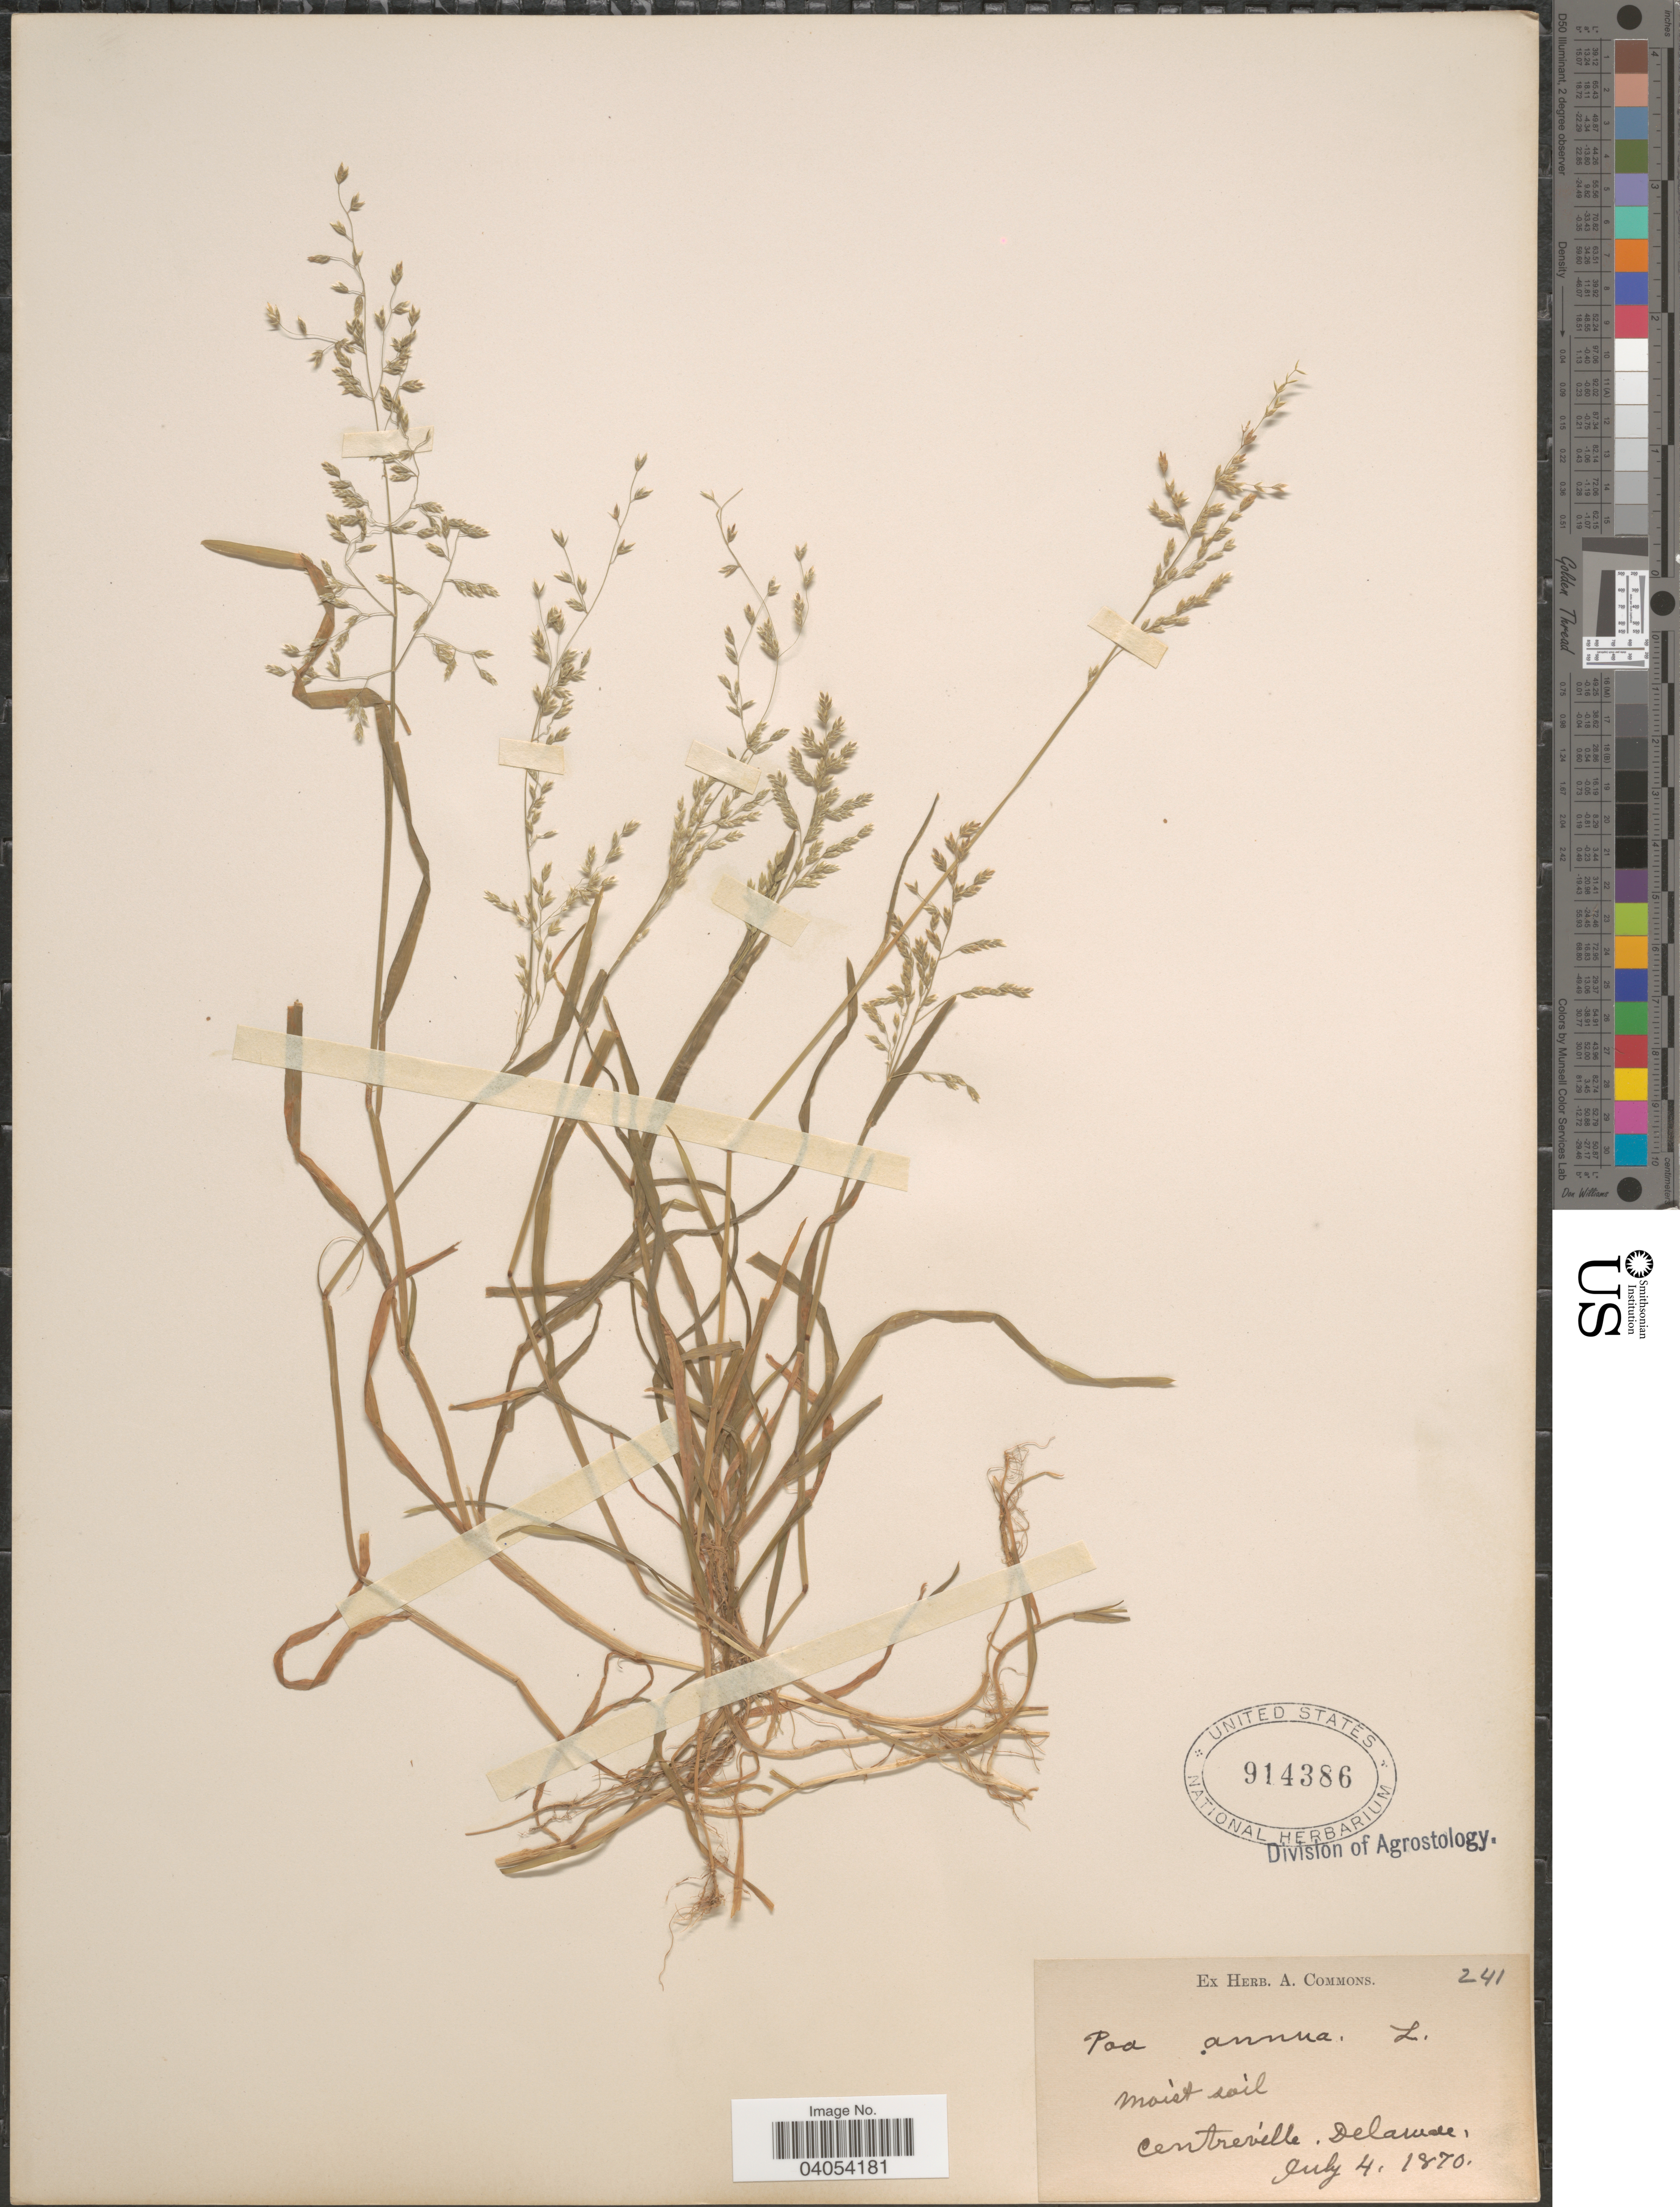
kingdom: Plantae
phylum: Tracheophyta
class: Liliopsida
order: Poales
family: Poaceae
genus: Poa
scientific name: Poa annua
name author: L.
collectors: ex herb. A. Commons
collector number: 241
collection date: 1870-07-04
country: United States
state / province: Delaware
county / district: New Castle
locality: Centreville.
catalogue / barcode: US 914386